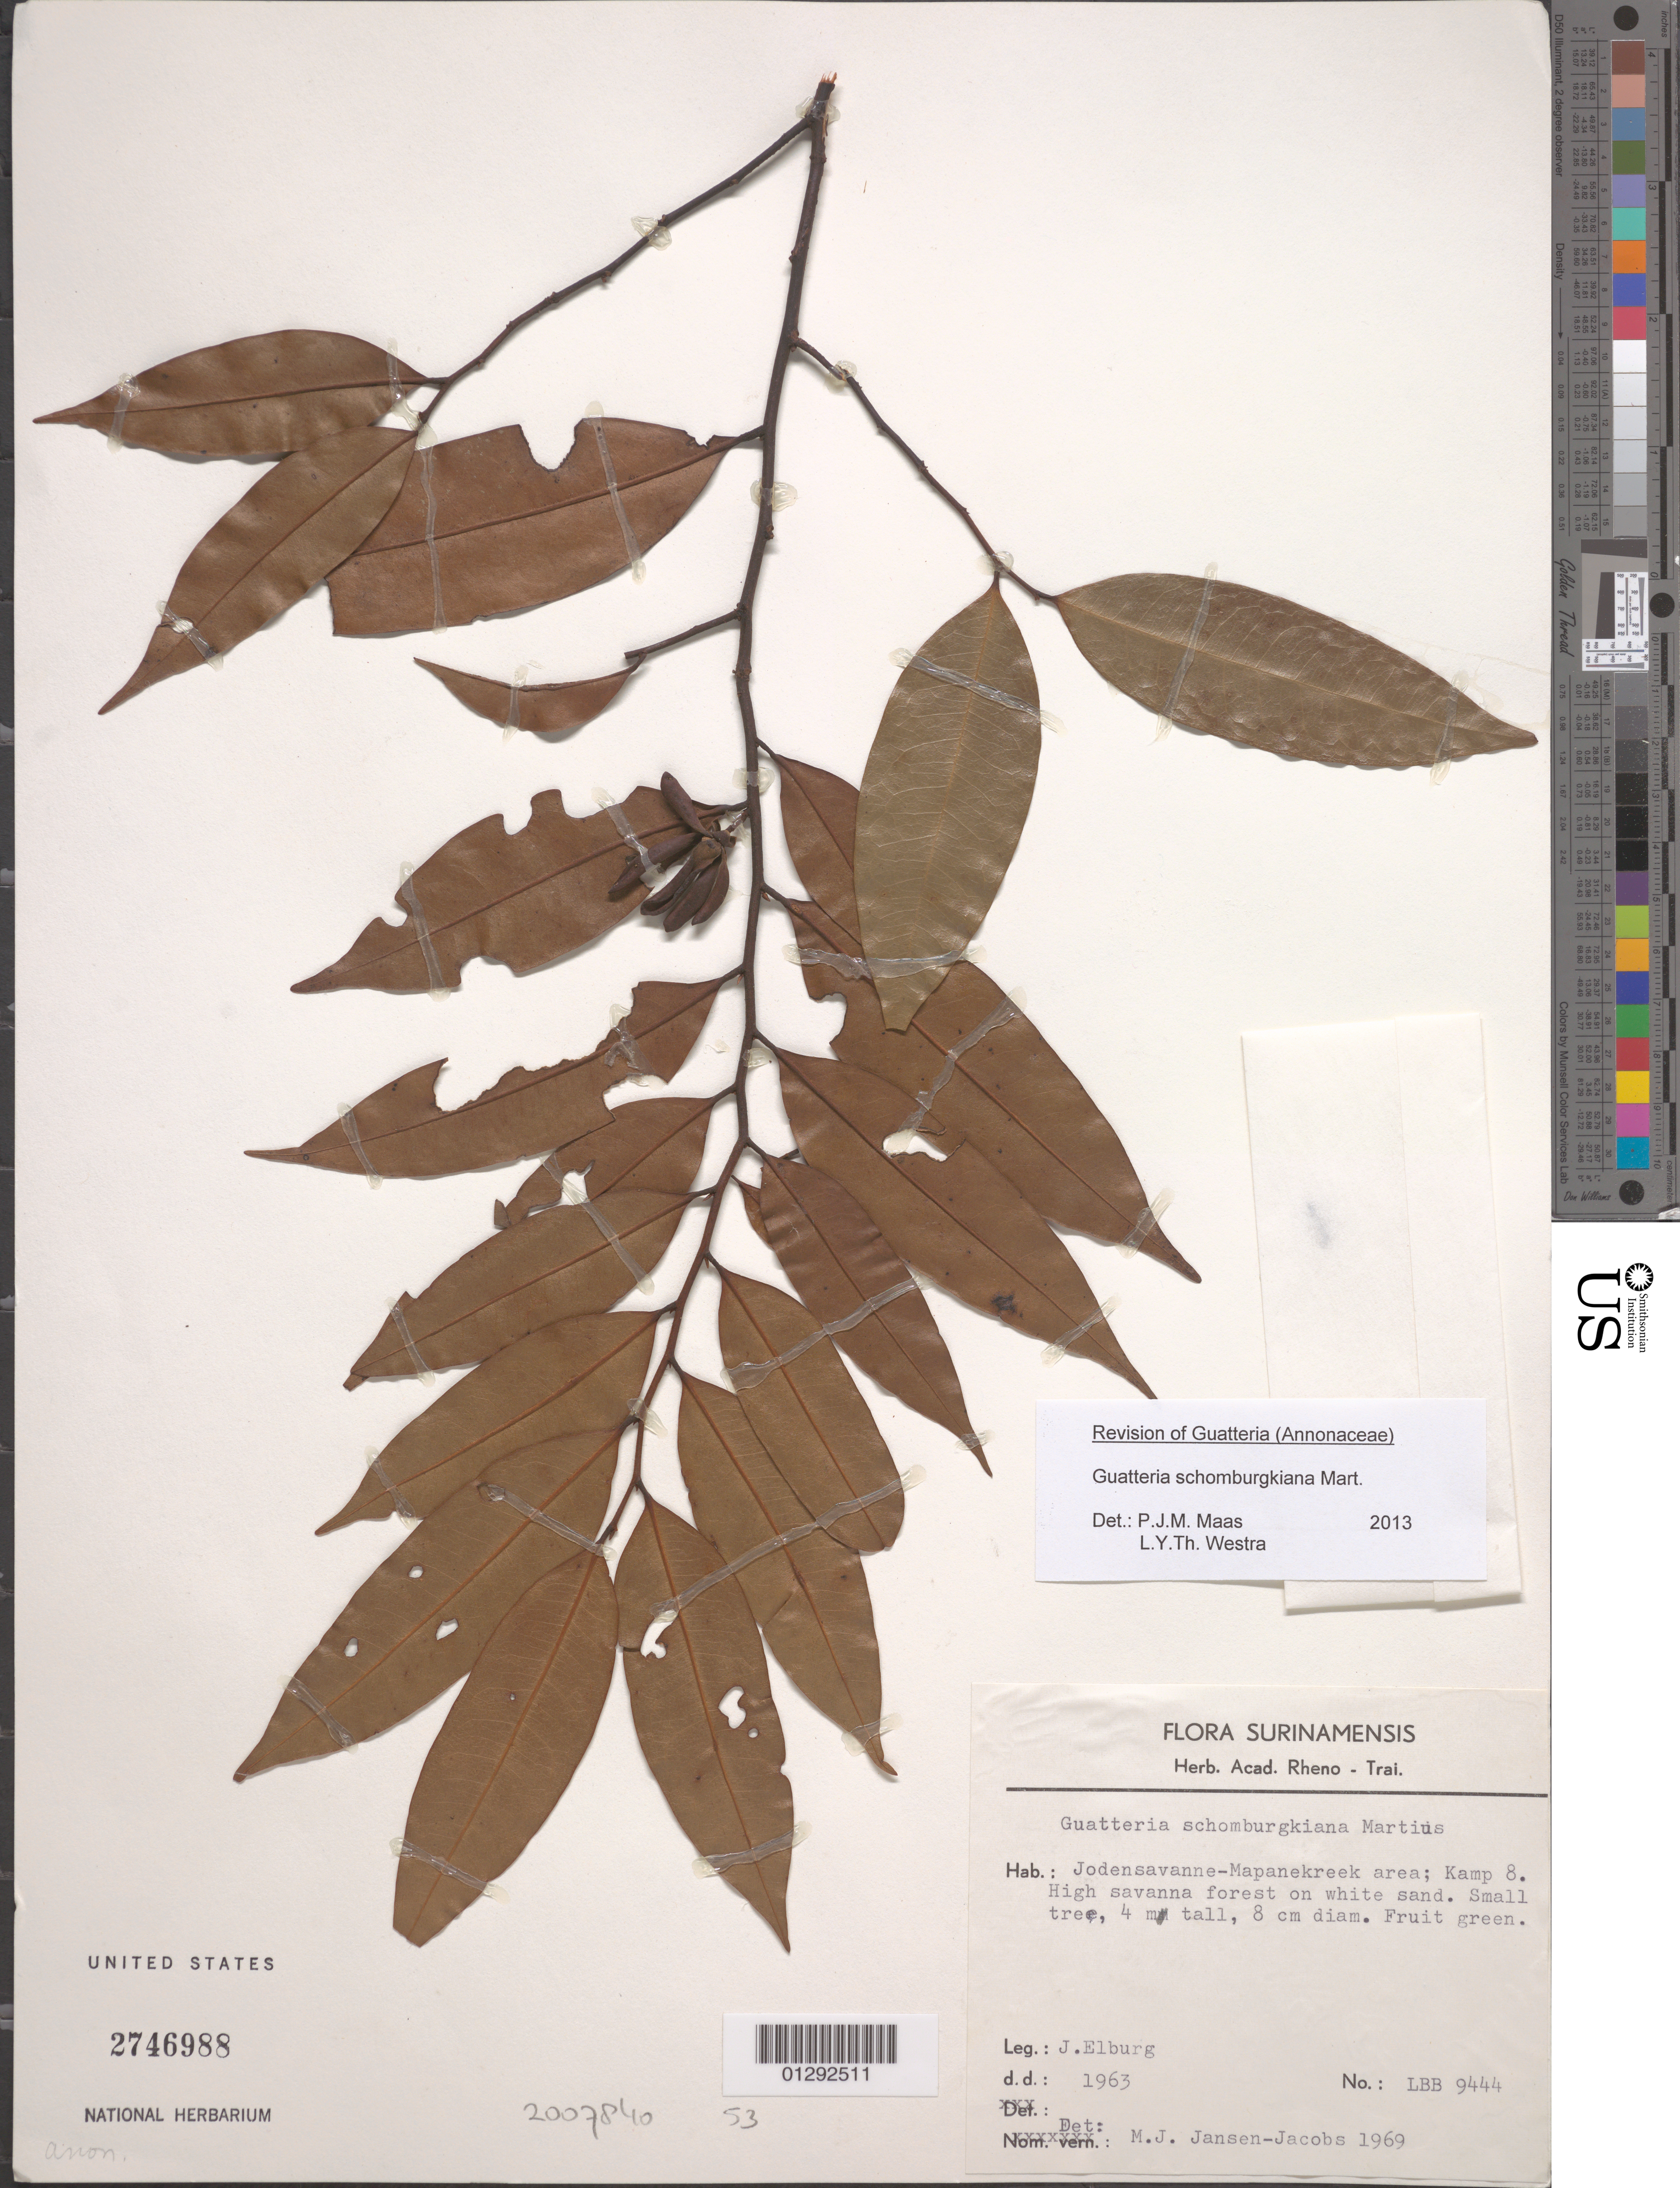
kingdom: Plantae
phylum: Tracheophyta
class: Magnoliopsida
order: Magnoliales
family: Annonaceae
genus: Guatteria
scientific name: Guatteria schomburgkiana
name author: Mart.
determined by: Maas, P. J.; Westra, L. Y.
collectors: J. Elburg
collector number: LBB 9444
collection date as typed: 1963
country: Suriname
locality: Jodensavanne-Mapanekreek area; Kamp 8.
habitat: High savanna forest on white sand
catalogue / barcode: US 2746988